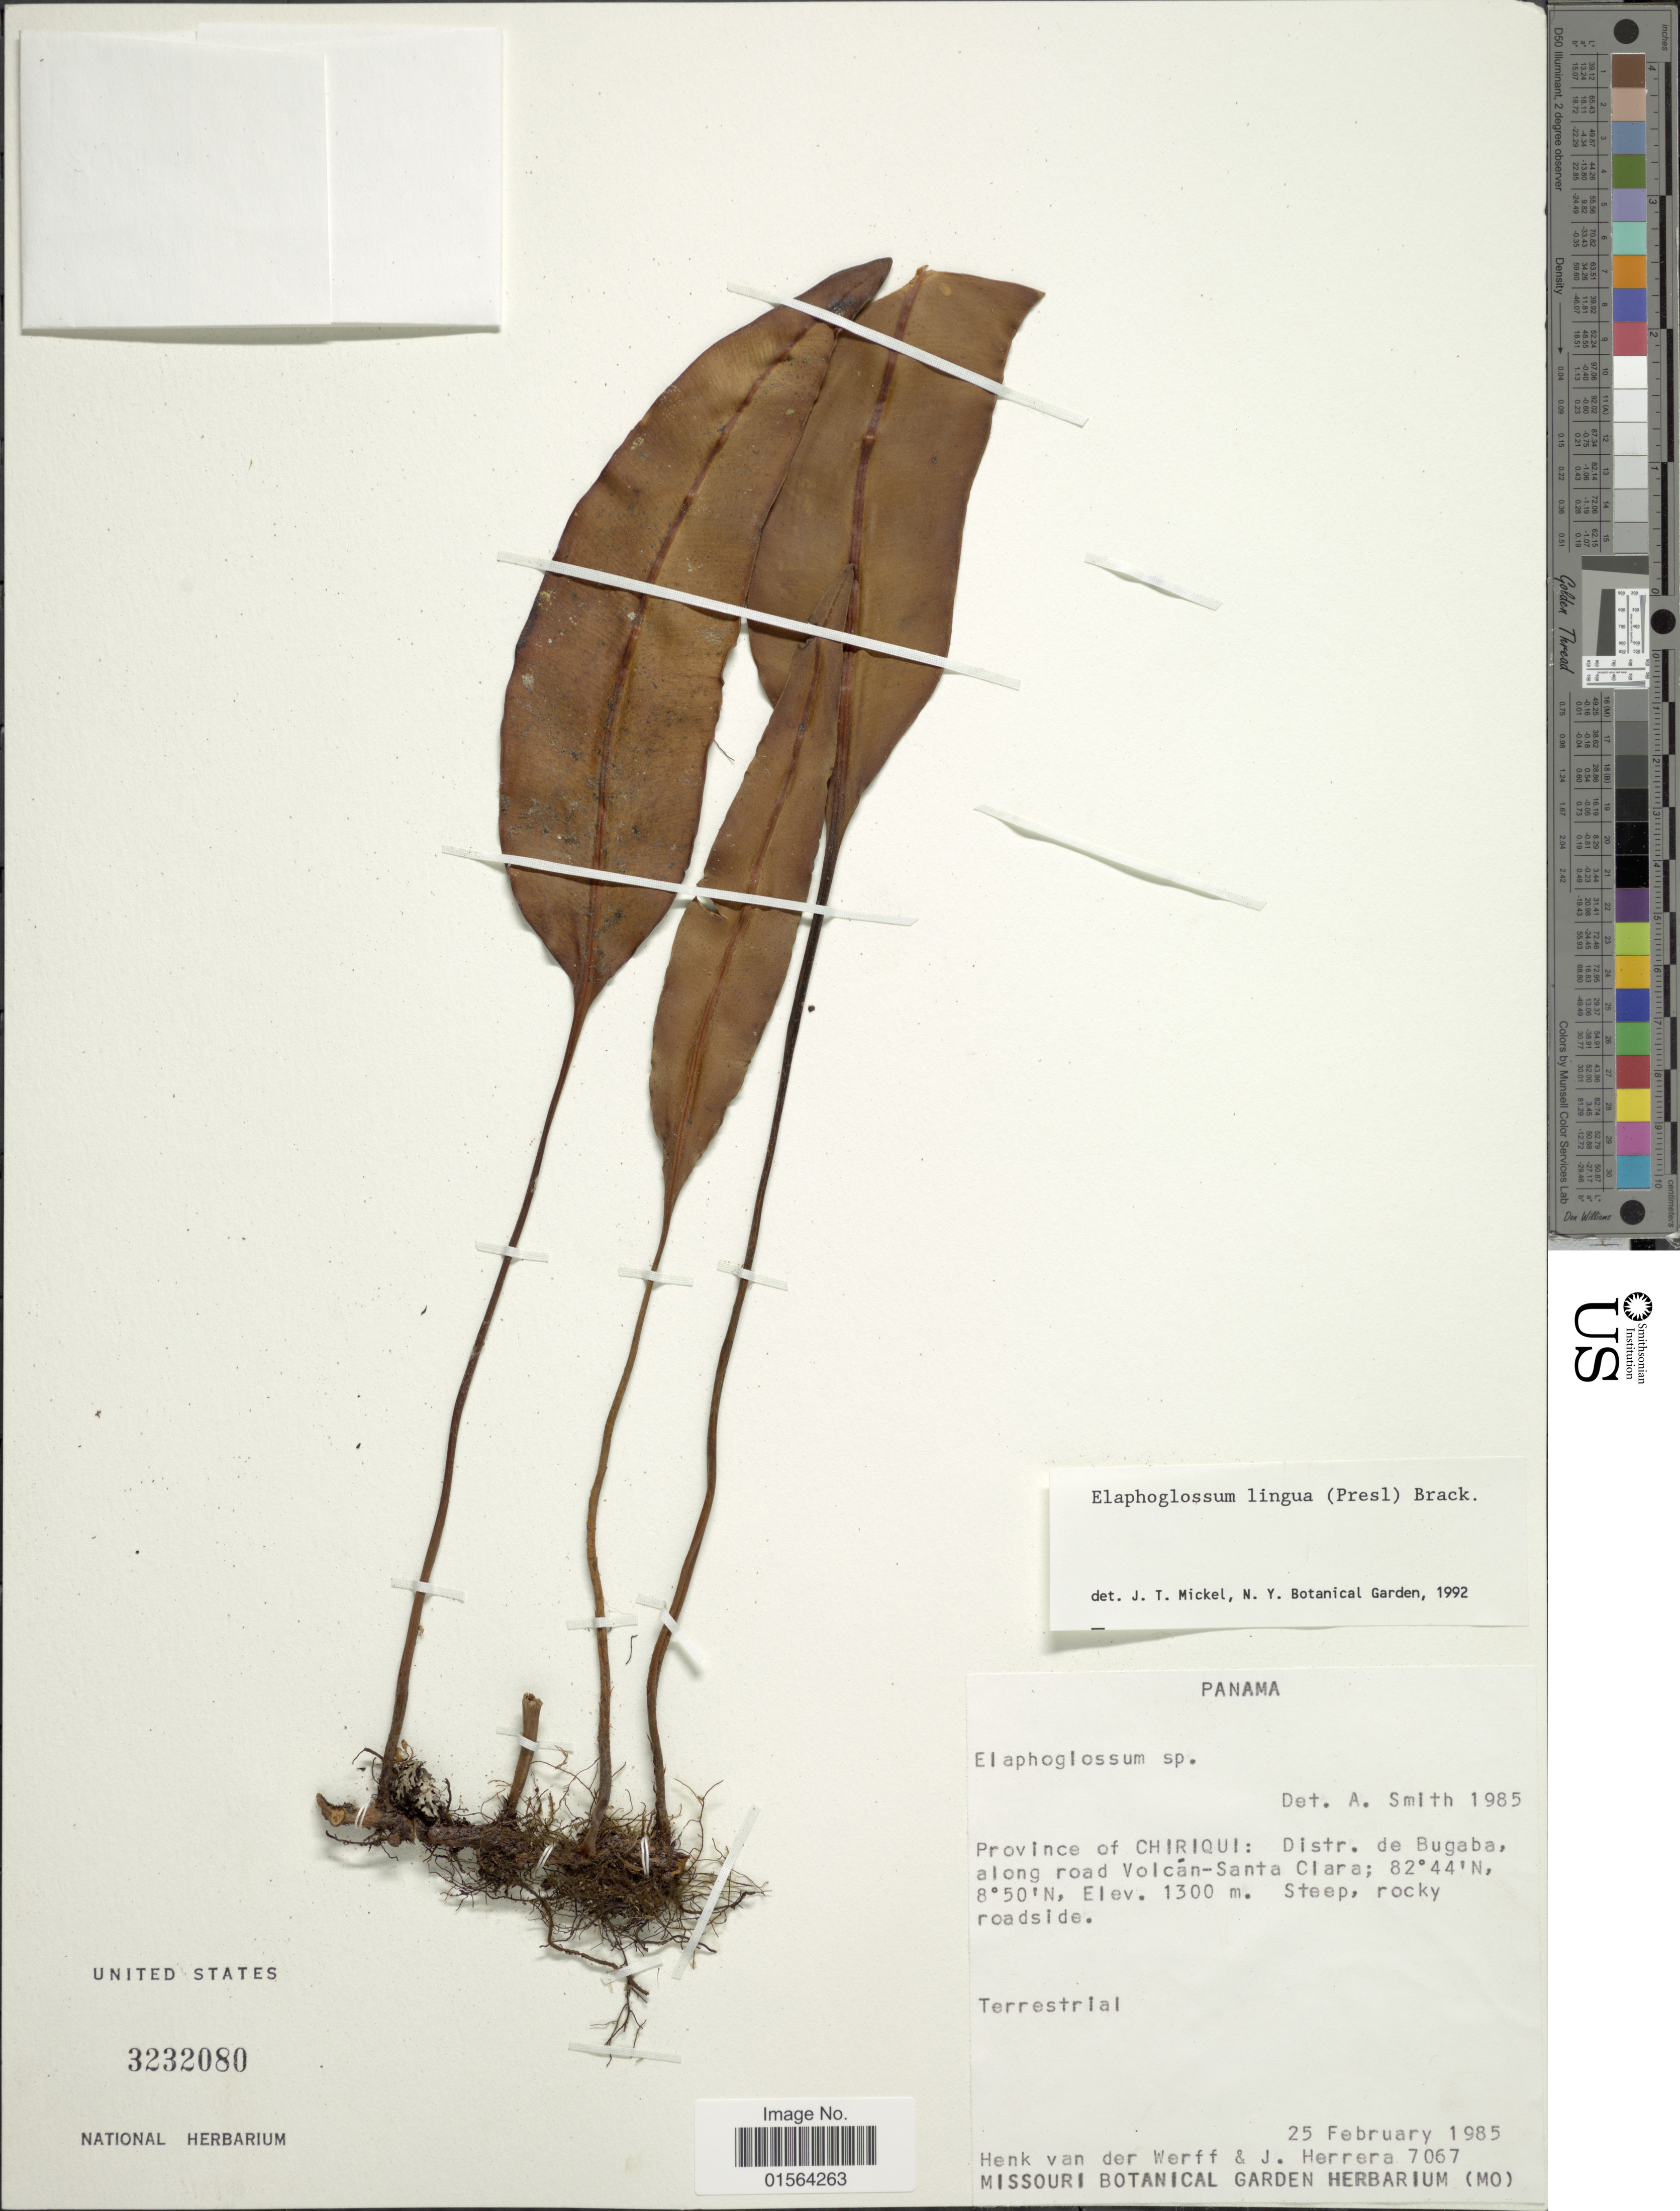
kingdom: Plantae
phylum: Tracheophyta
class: Polypodiopsida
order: Polypodiales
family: Dryopteridaceae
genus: Elaphoglossum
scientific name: Elaphoglossum lingua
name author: (C. Presl) Brack.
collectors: H. van der Werff & J. Herrera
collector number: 7067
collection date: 1985-02-25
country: Panama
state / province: Chiriqui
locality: Province of Chiriqui:: Distr. de Bugaba,a long road Volcan-Santa Clara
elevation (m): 1300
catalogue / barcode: US 3232080